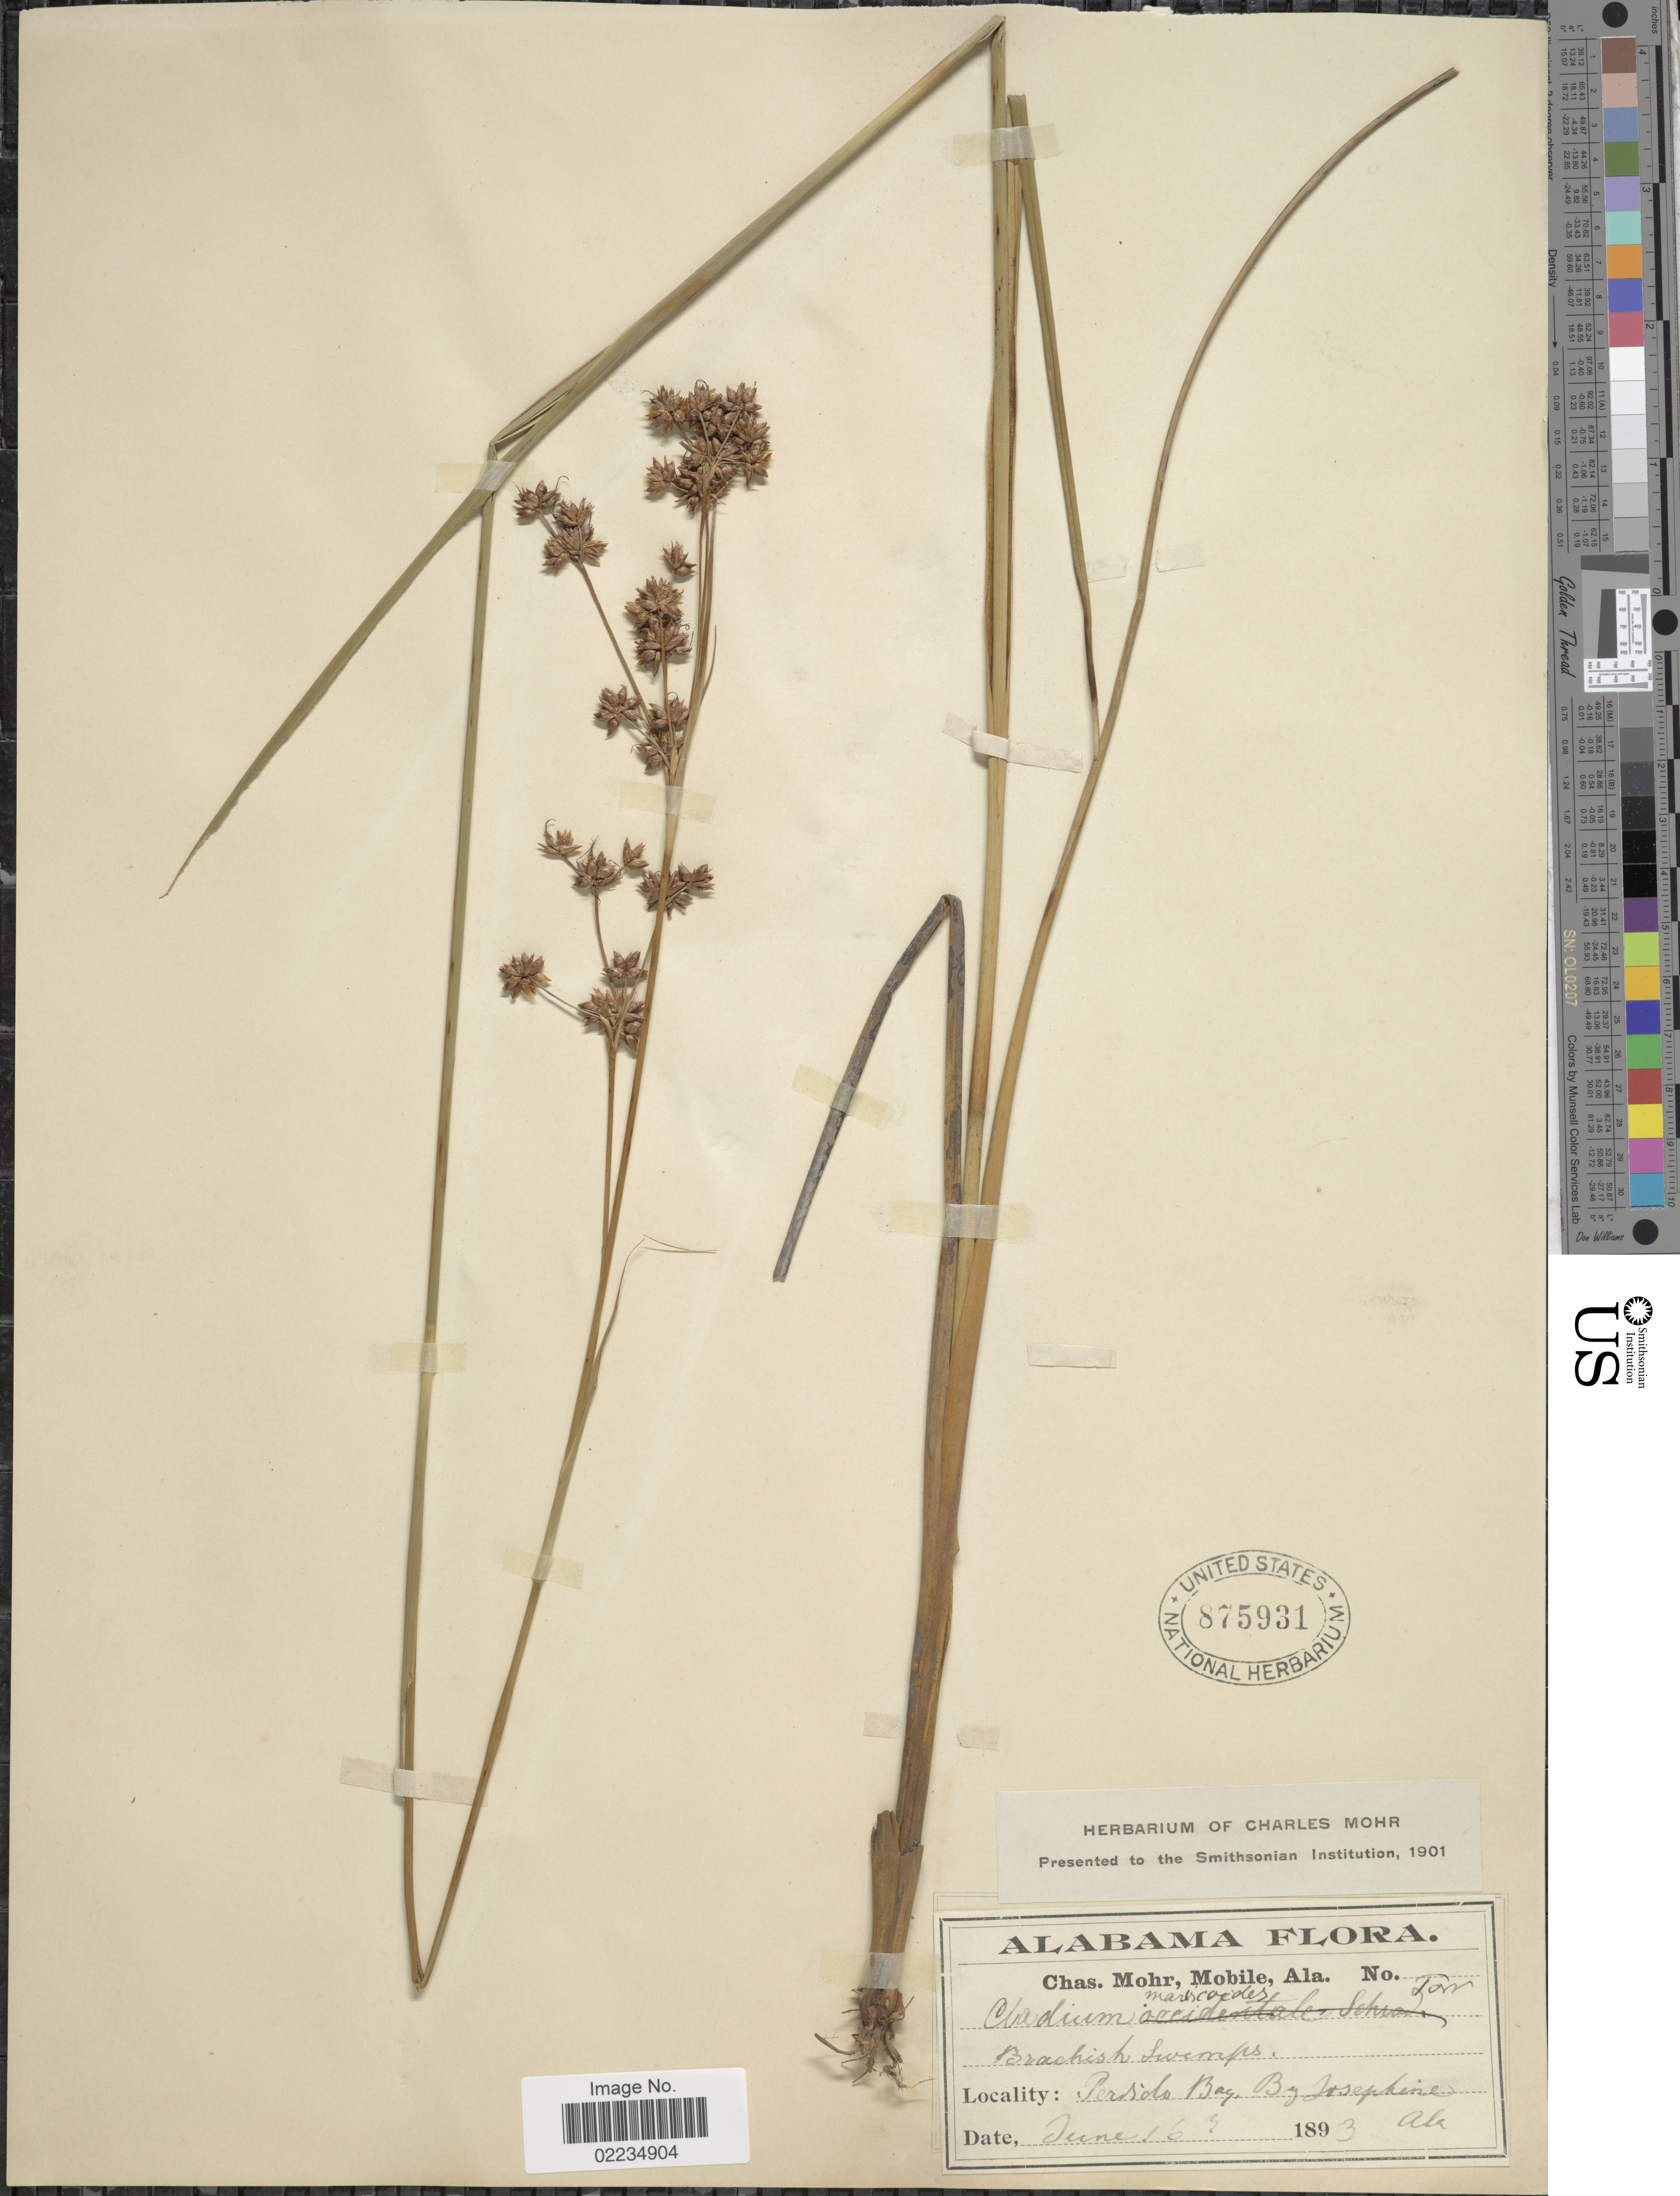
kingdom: Plantae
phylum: Tracheophyta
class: Liliopsida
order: Poales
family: Cyperaceae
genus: Cladium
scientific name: Cladium mariscoides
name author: (Muhl.) Torr.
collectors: Mohr, C. T. (herbarium)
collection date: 1893-06-16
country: United States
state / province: Alabama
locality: Perdido Bay, By Josephine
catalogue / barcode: US 875931